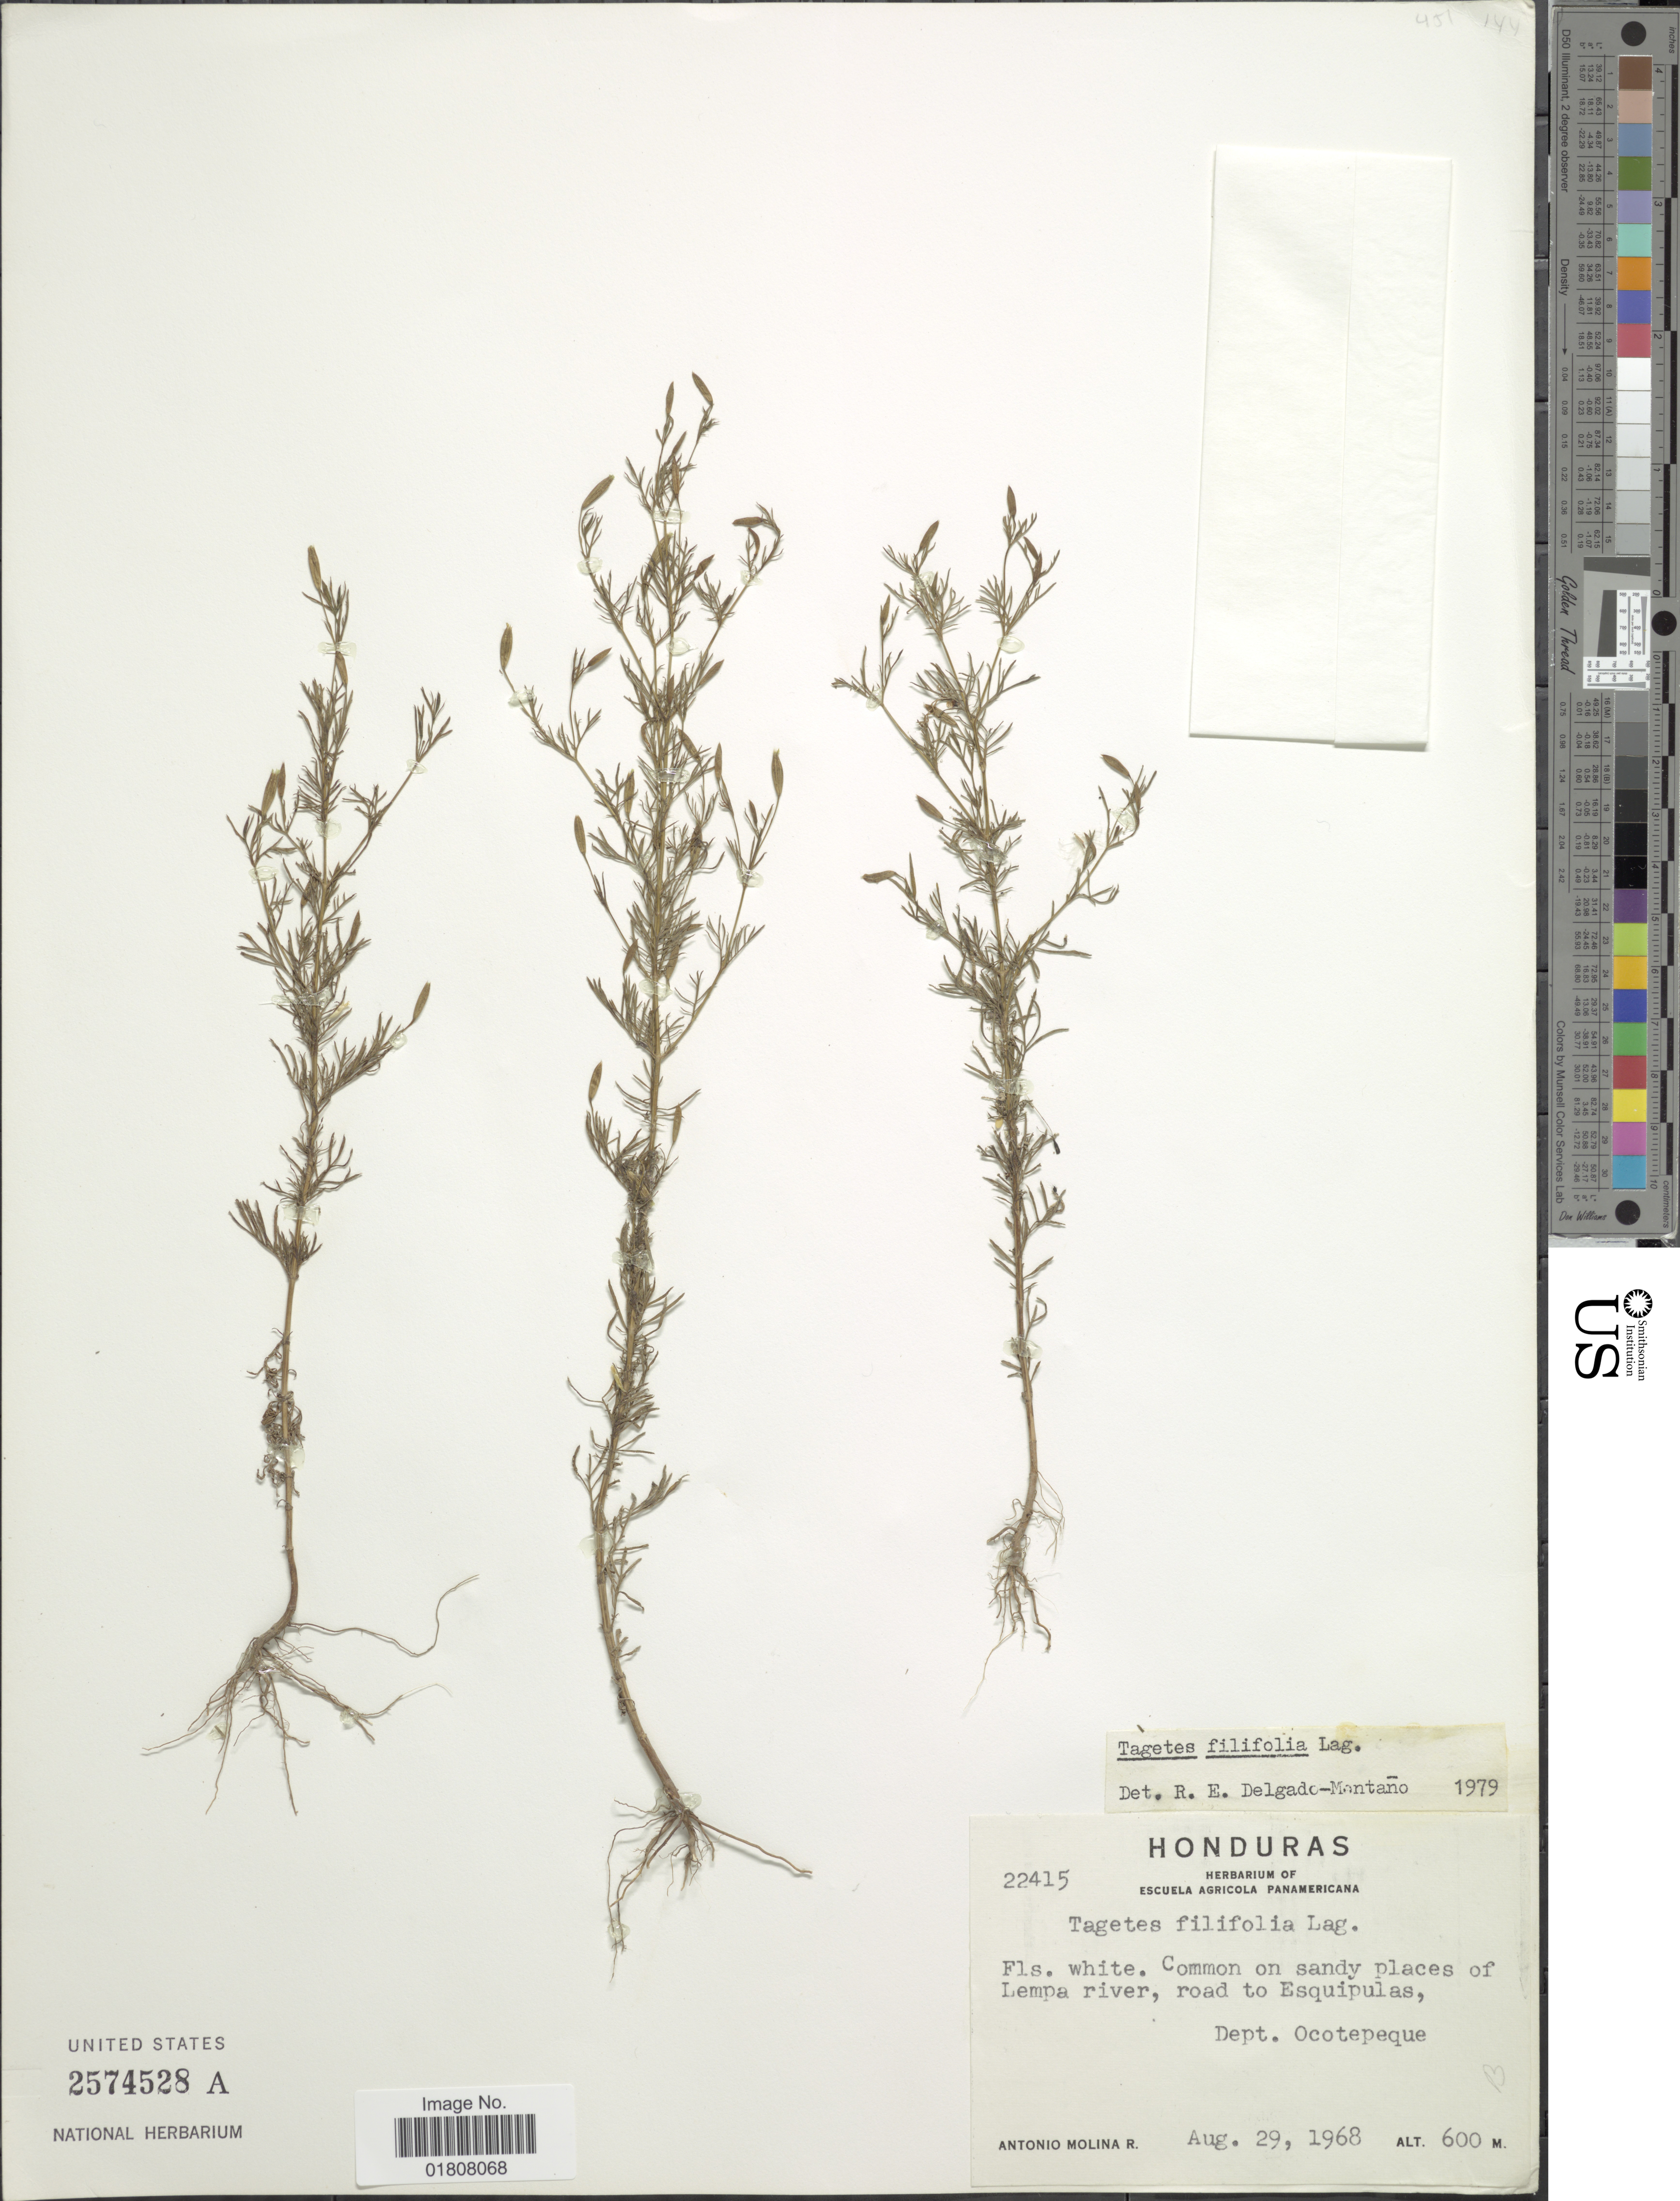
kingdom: Plantae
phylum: Tracheophyta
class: Magnoliopsida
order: Asterales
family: Asteraceae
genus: Tagetes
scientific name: Tagetes filifolia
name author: Lag.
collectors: A. Molina R.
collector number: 22415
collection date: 1968-08-29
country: Honduras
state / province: Ocotepeque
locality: Lempa river, road to Esquipulas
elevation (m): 600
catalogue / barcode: US 2574528A